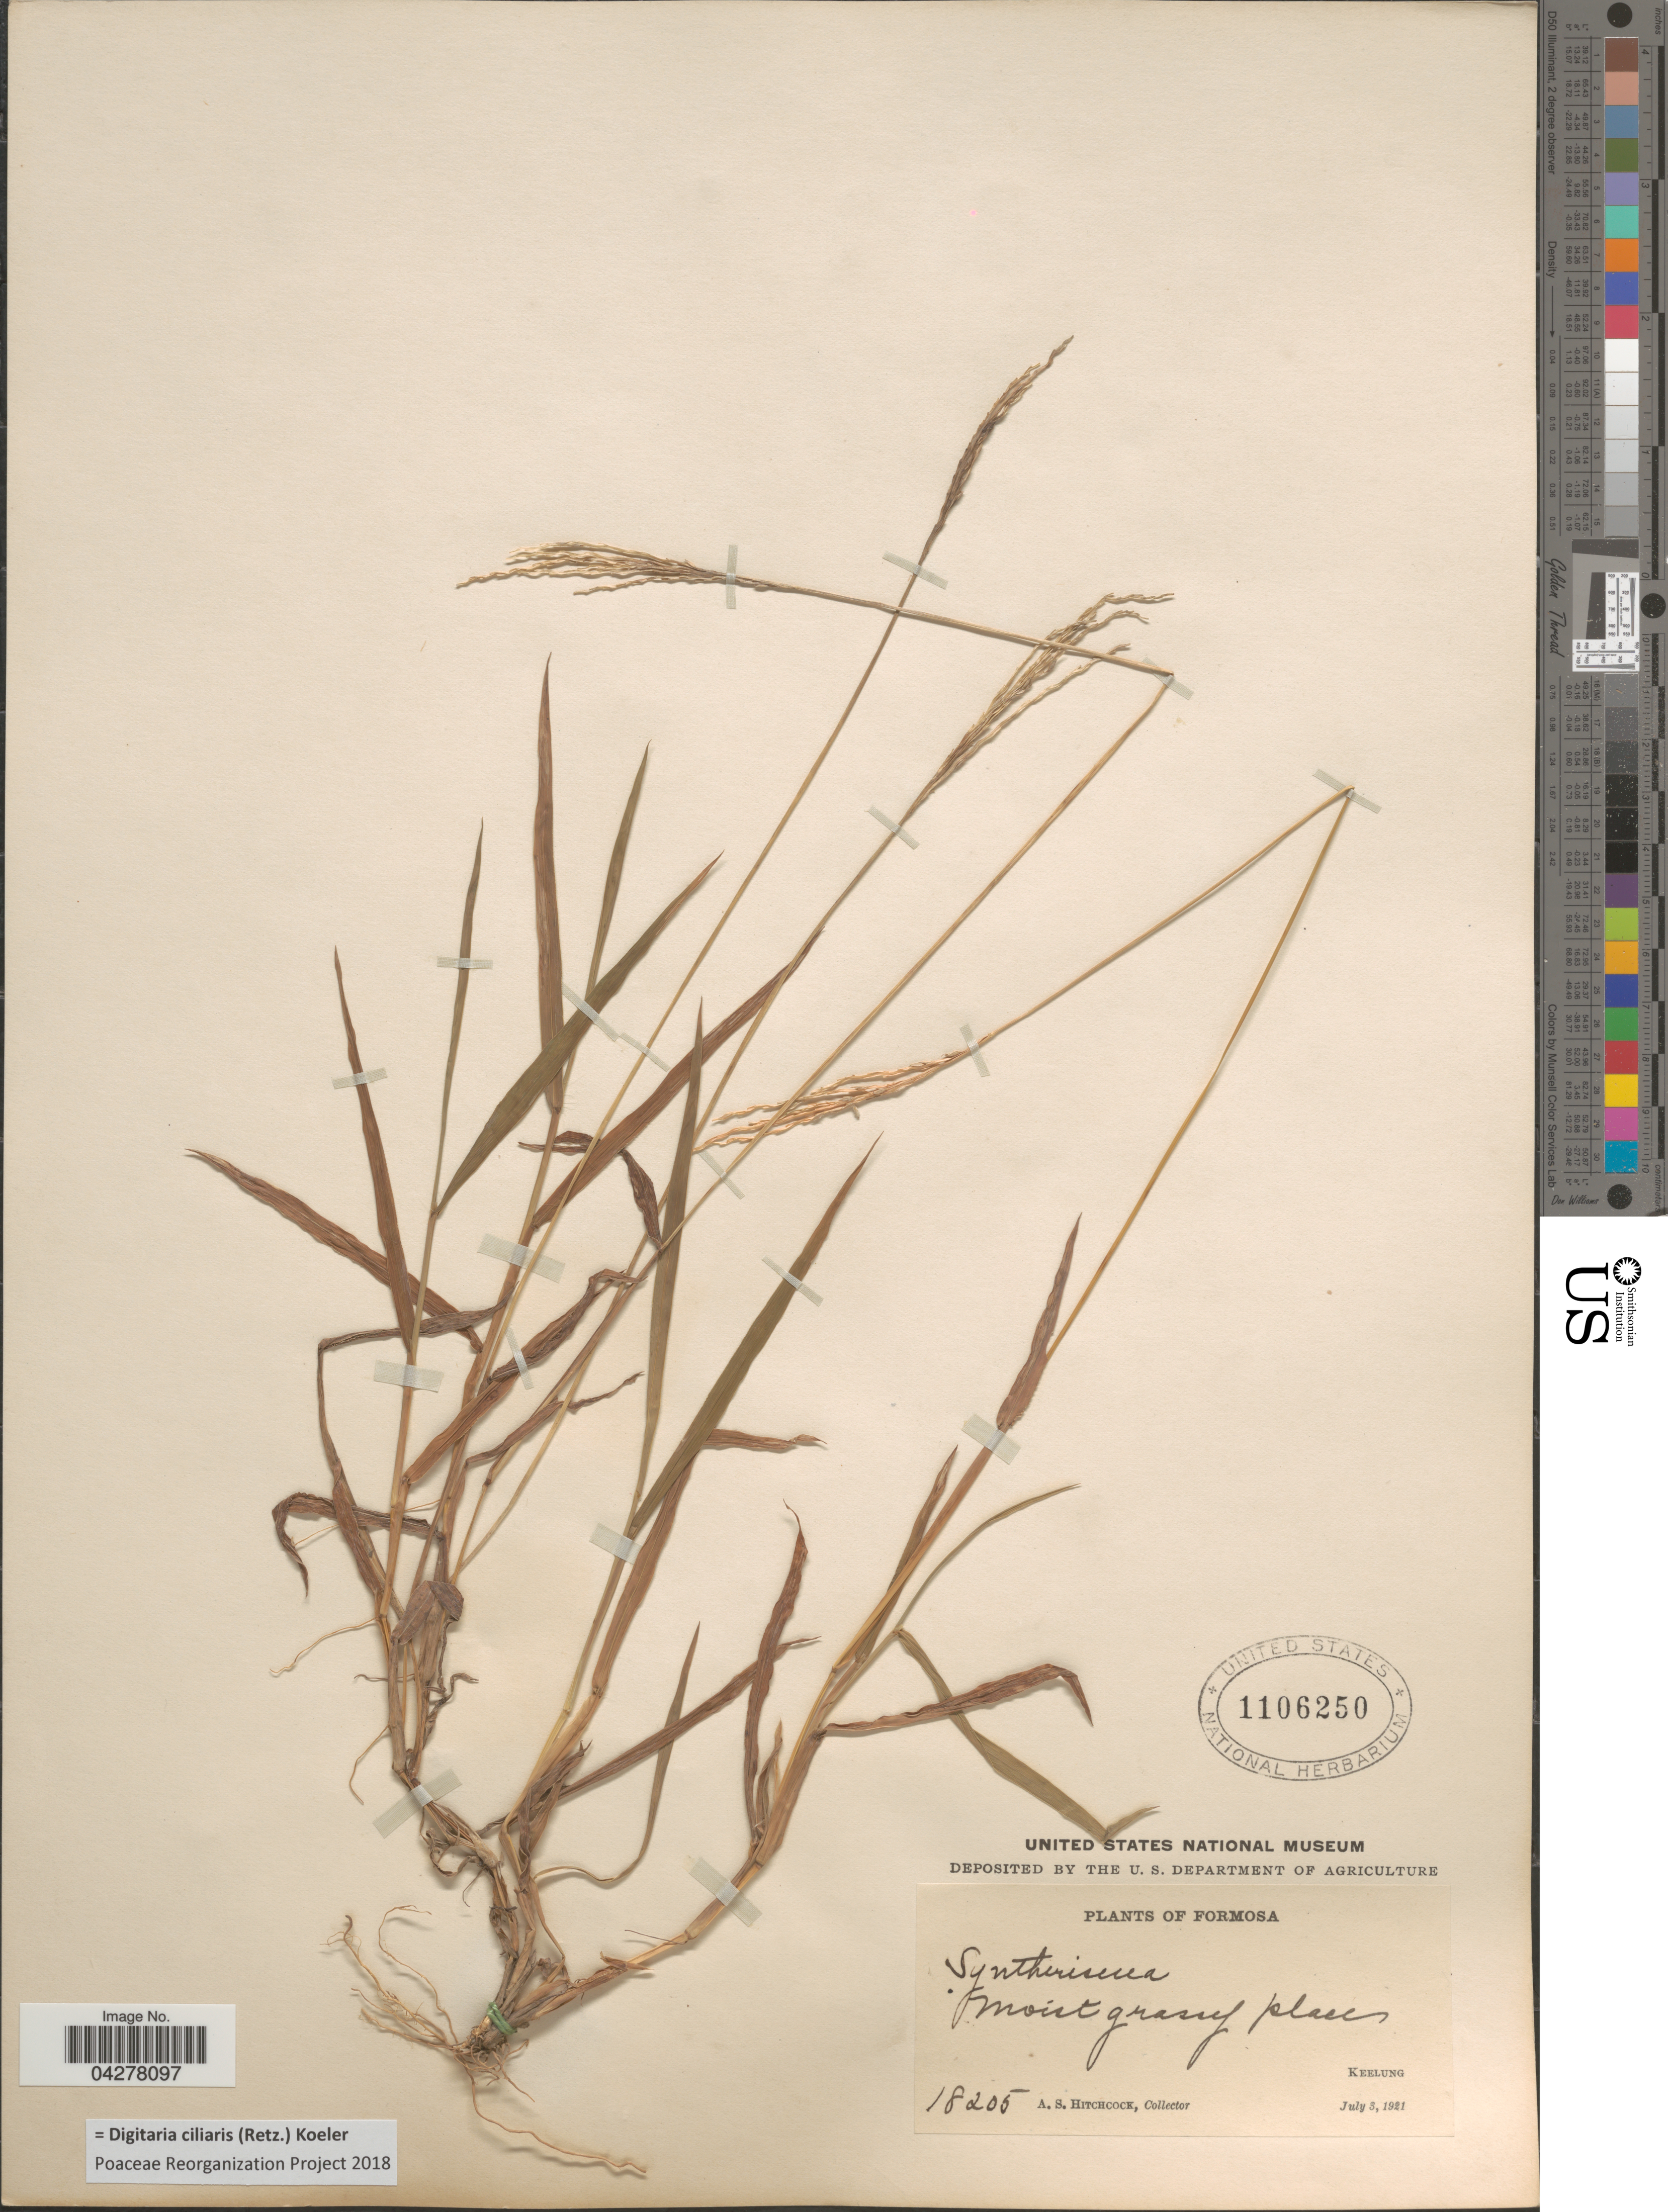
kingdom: Plantae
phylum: Tracheophyta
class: Liliopsida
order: Poales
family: Poaceae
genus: Digitaria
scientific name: Digitaria ciliaris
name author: (Retz.) Koeler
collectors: A. S. Hitchcock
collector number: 18205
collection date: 1921-07-03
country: Taiwan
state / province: Keelung City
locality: Formosa. Moist grassy place. Keelung.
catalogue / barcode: US 1106250